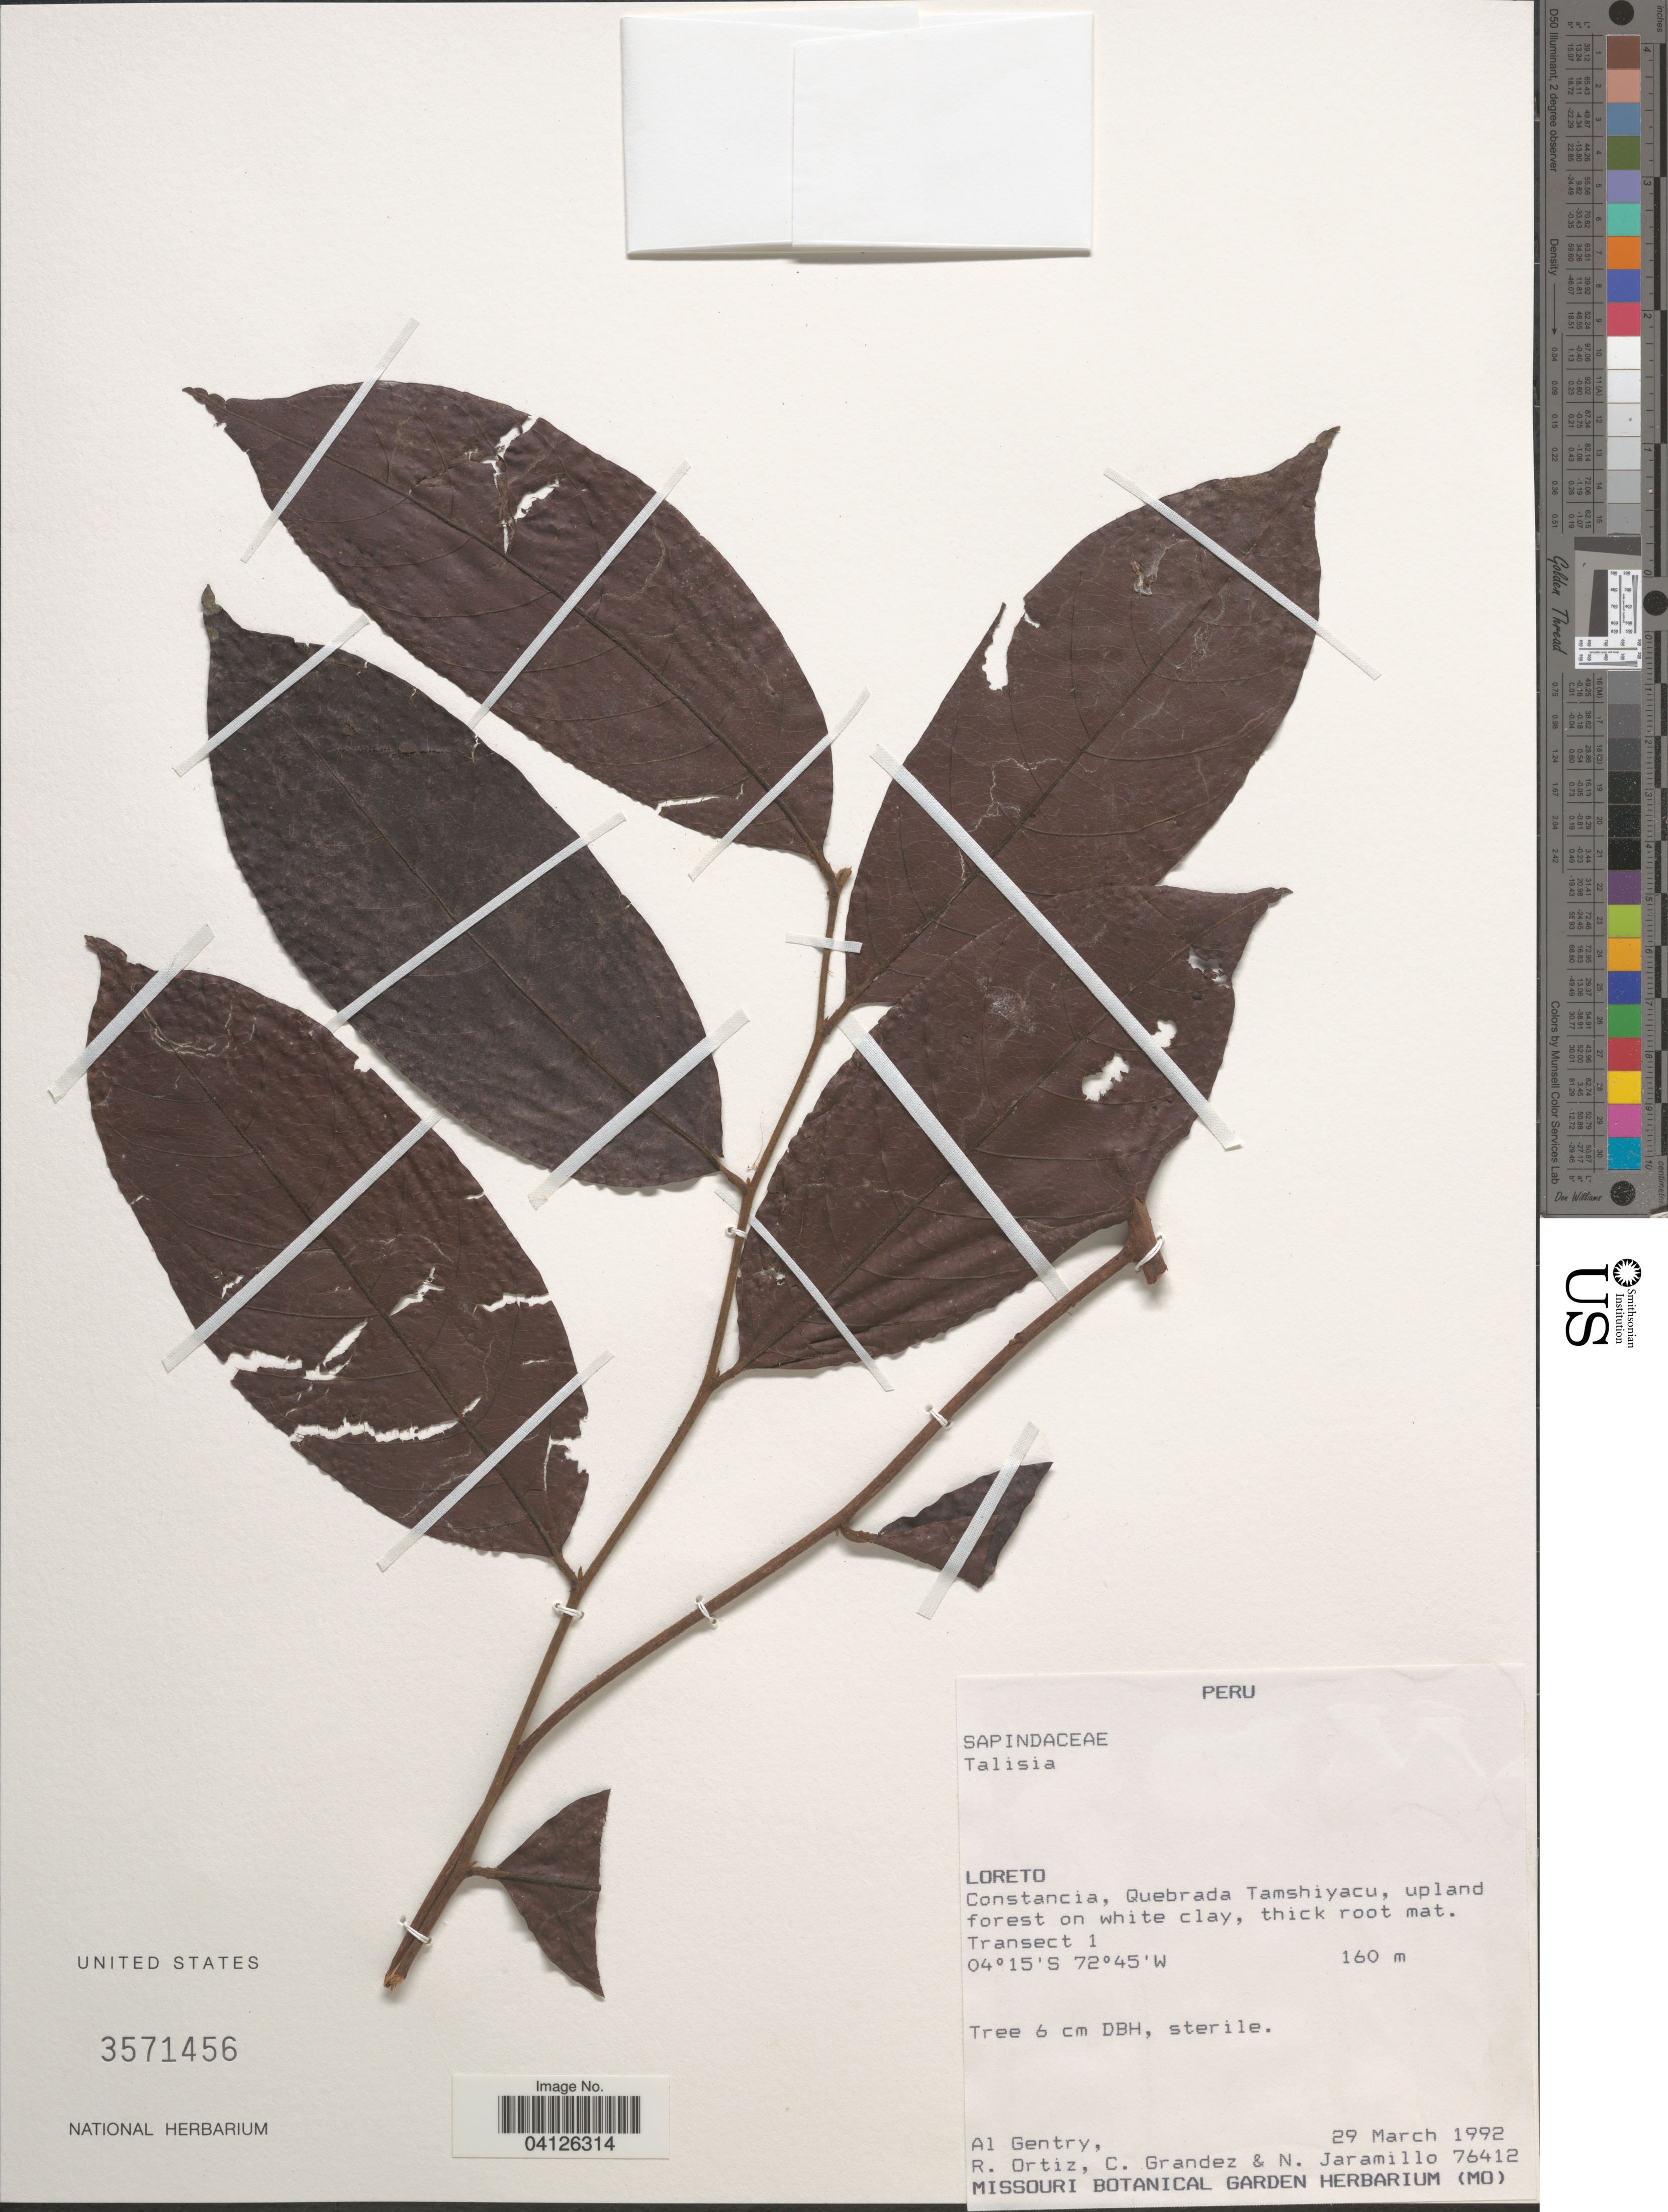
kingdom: Plantae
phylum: Tracheophyta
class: Magnoliopsida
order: Magnoliales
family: Annonaceae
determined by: Acevedo-Rodriguez, P., (US), Smithsonian Institution - National Museum of Natural History (UNITED STATES)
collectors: A. H. Gentry, R. Ortiz, C. Grández & N. Jaramillo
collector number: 76412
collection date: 1992-03-29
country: Peru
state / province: Loreto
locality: Constancia, Quebrada Tamshiyacu. Transect 1.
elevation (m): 160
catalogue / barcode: US 3571456